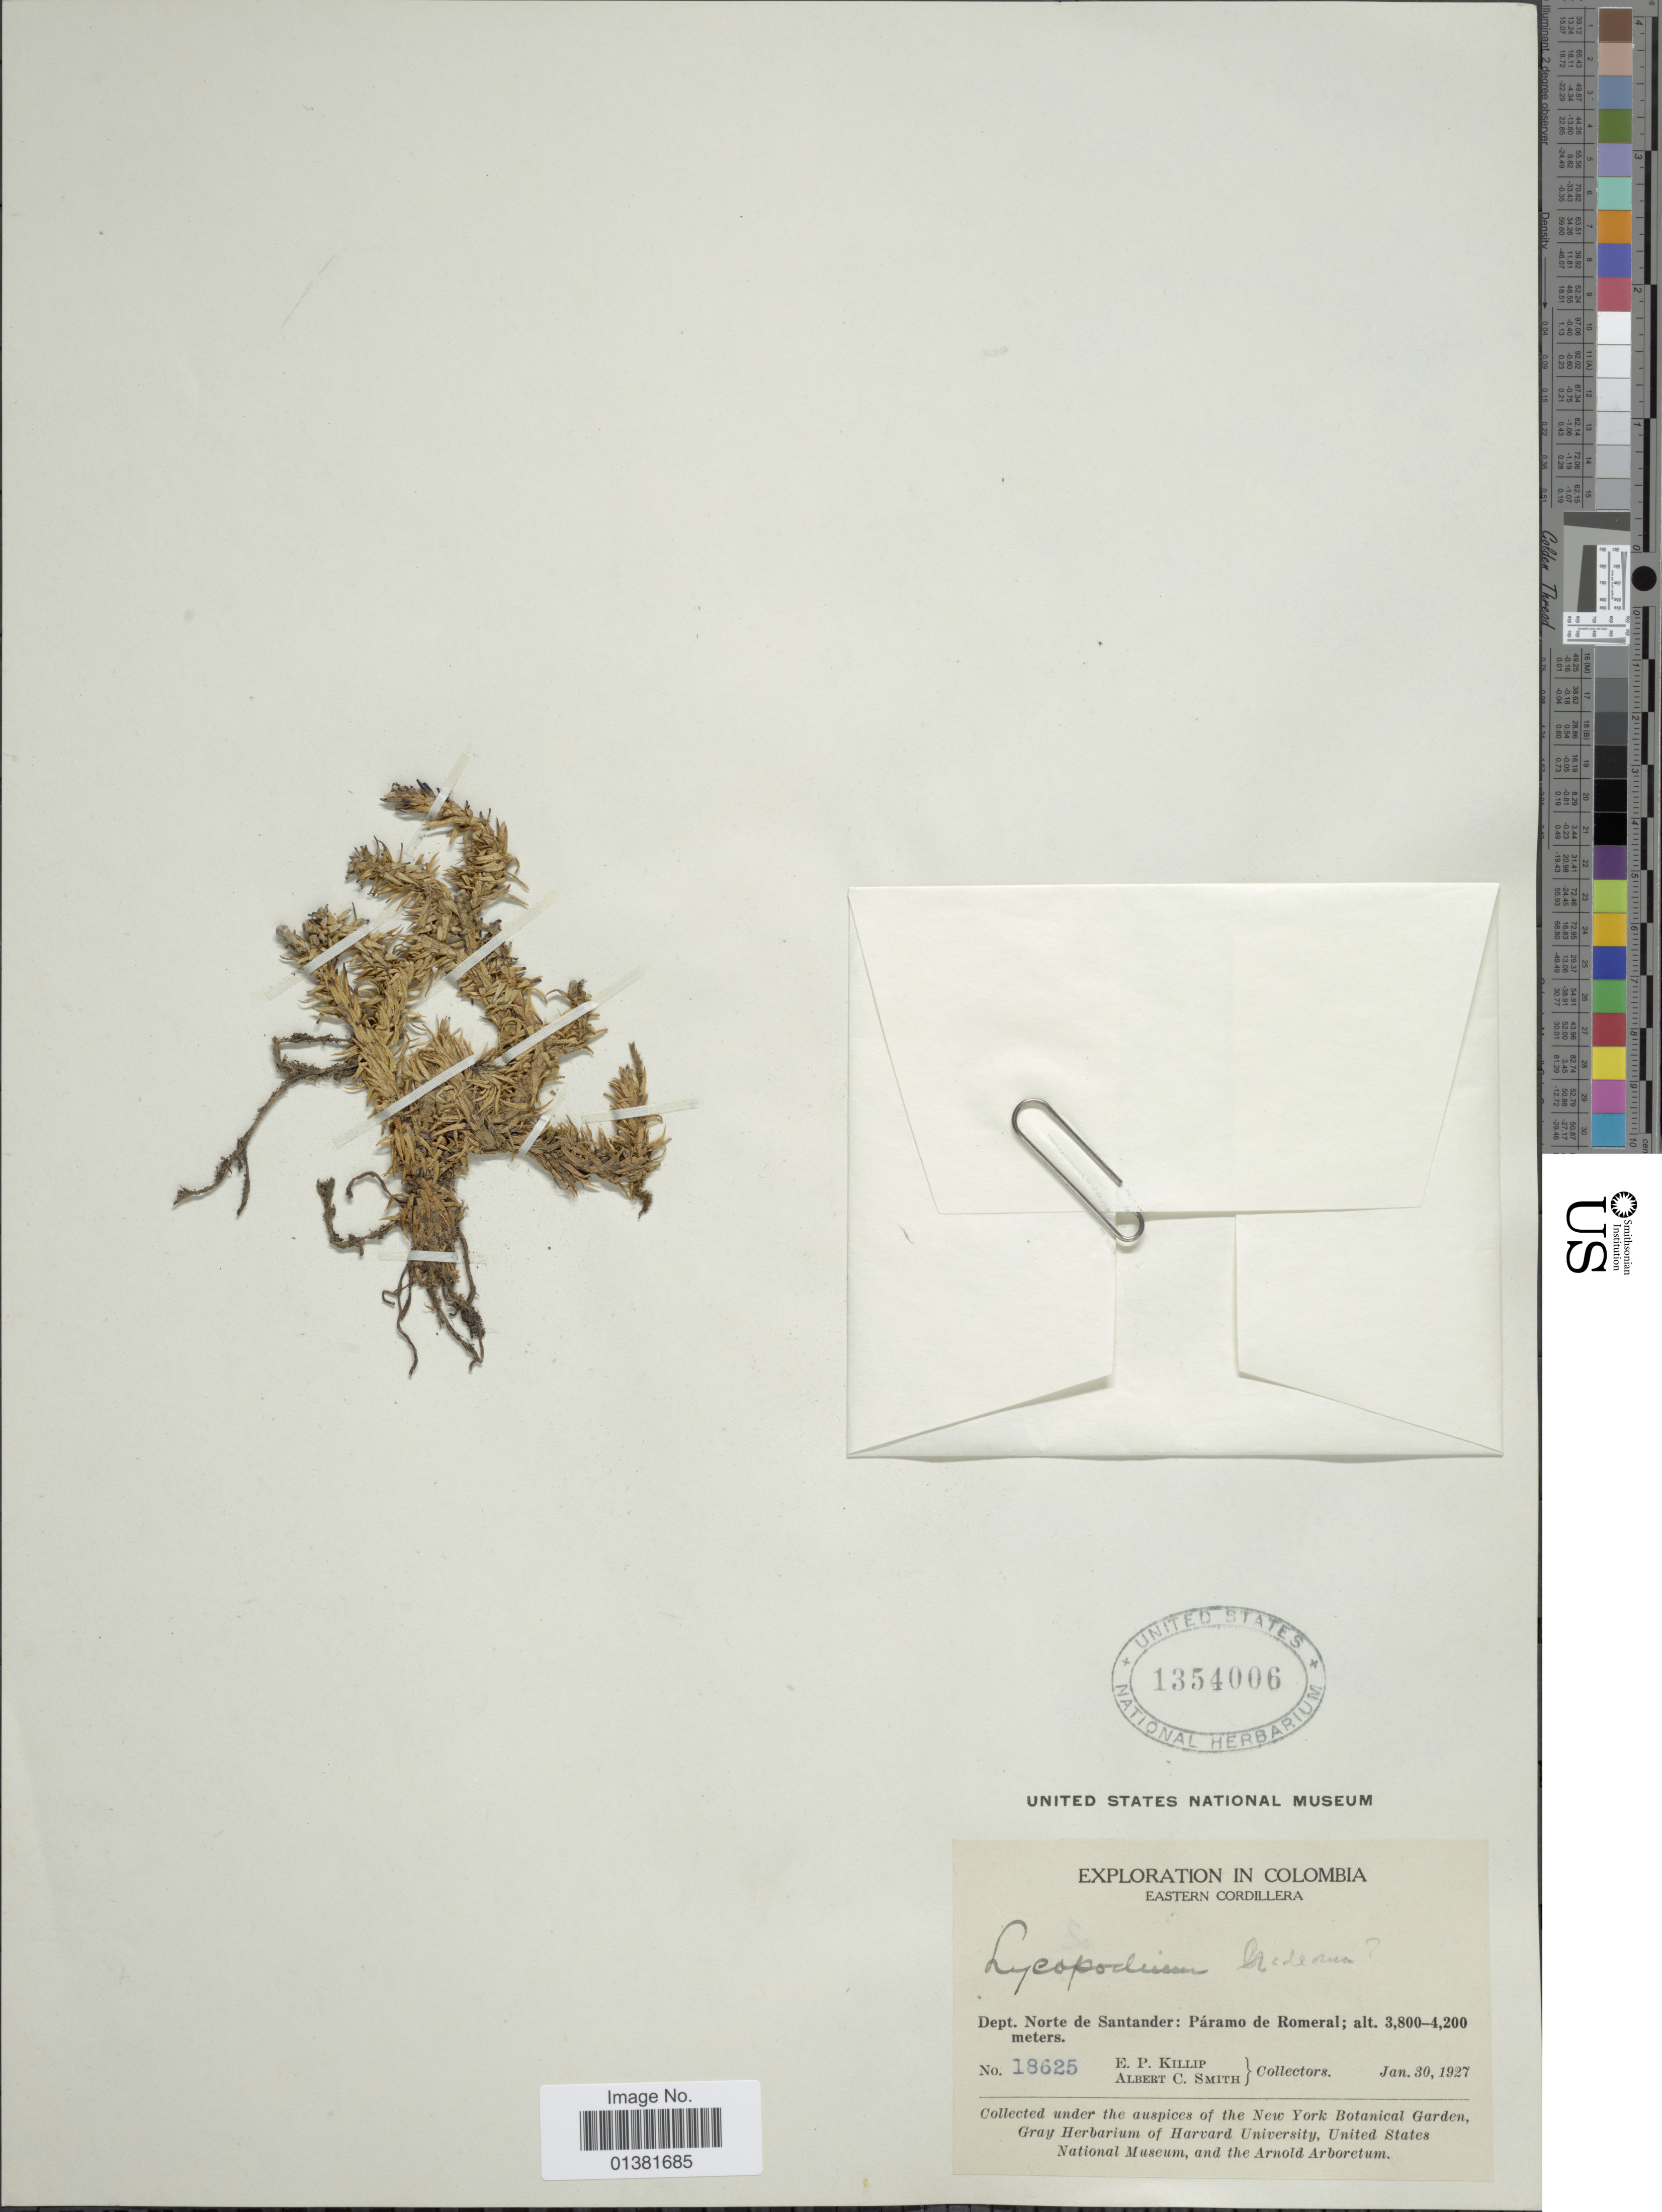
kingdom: Plantae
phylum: Tracheophyta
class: Lycopodiopsida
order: Lycopodiales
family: Lycopodiaceae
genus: Phlegmariurus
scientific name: Phlegmariurus sp.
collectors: E. P. Killip & A. C. Smith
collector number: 18625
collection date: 1927-01-30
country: Colombia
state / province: Norte de Santander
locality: Eastern Cordillera. Páramo de Romeral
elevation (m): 3800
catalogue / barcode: US 1354006